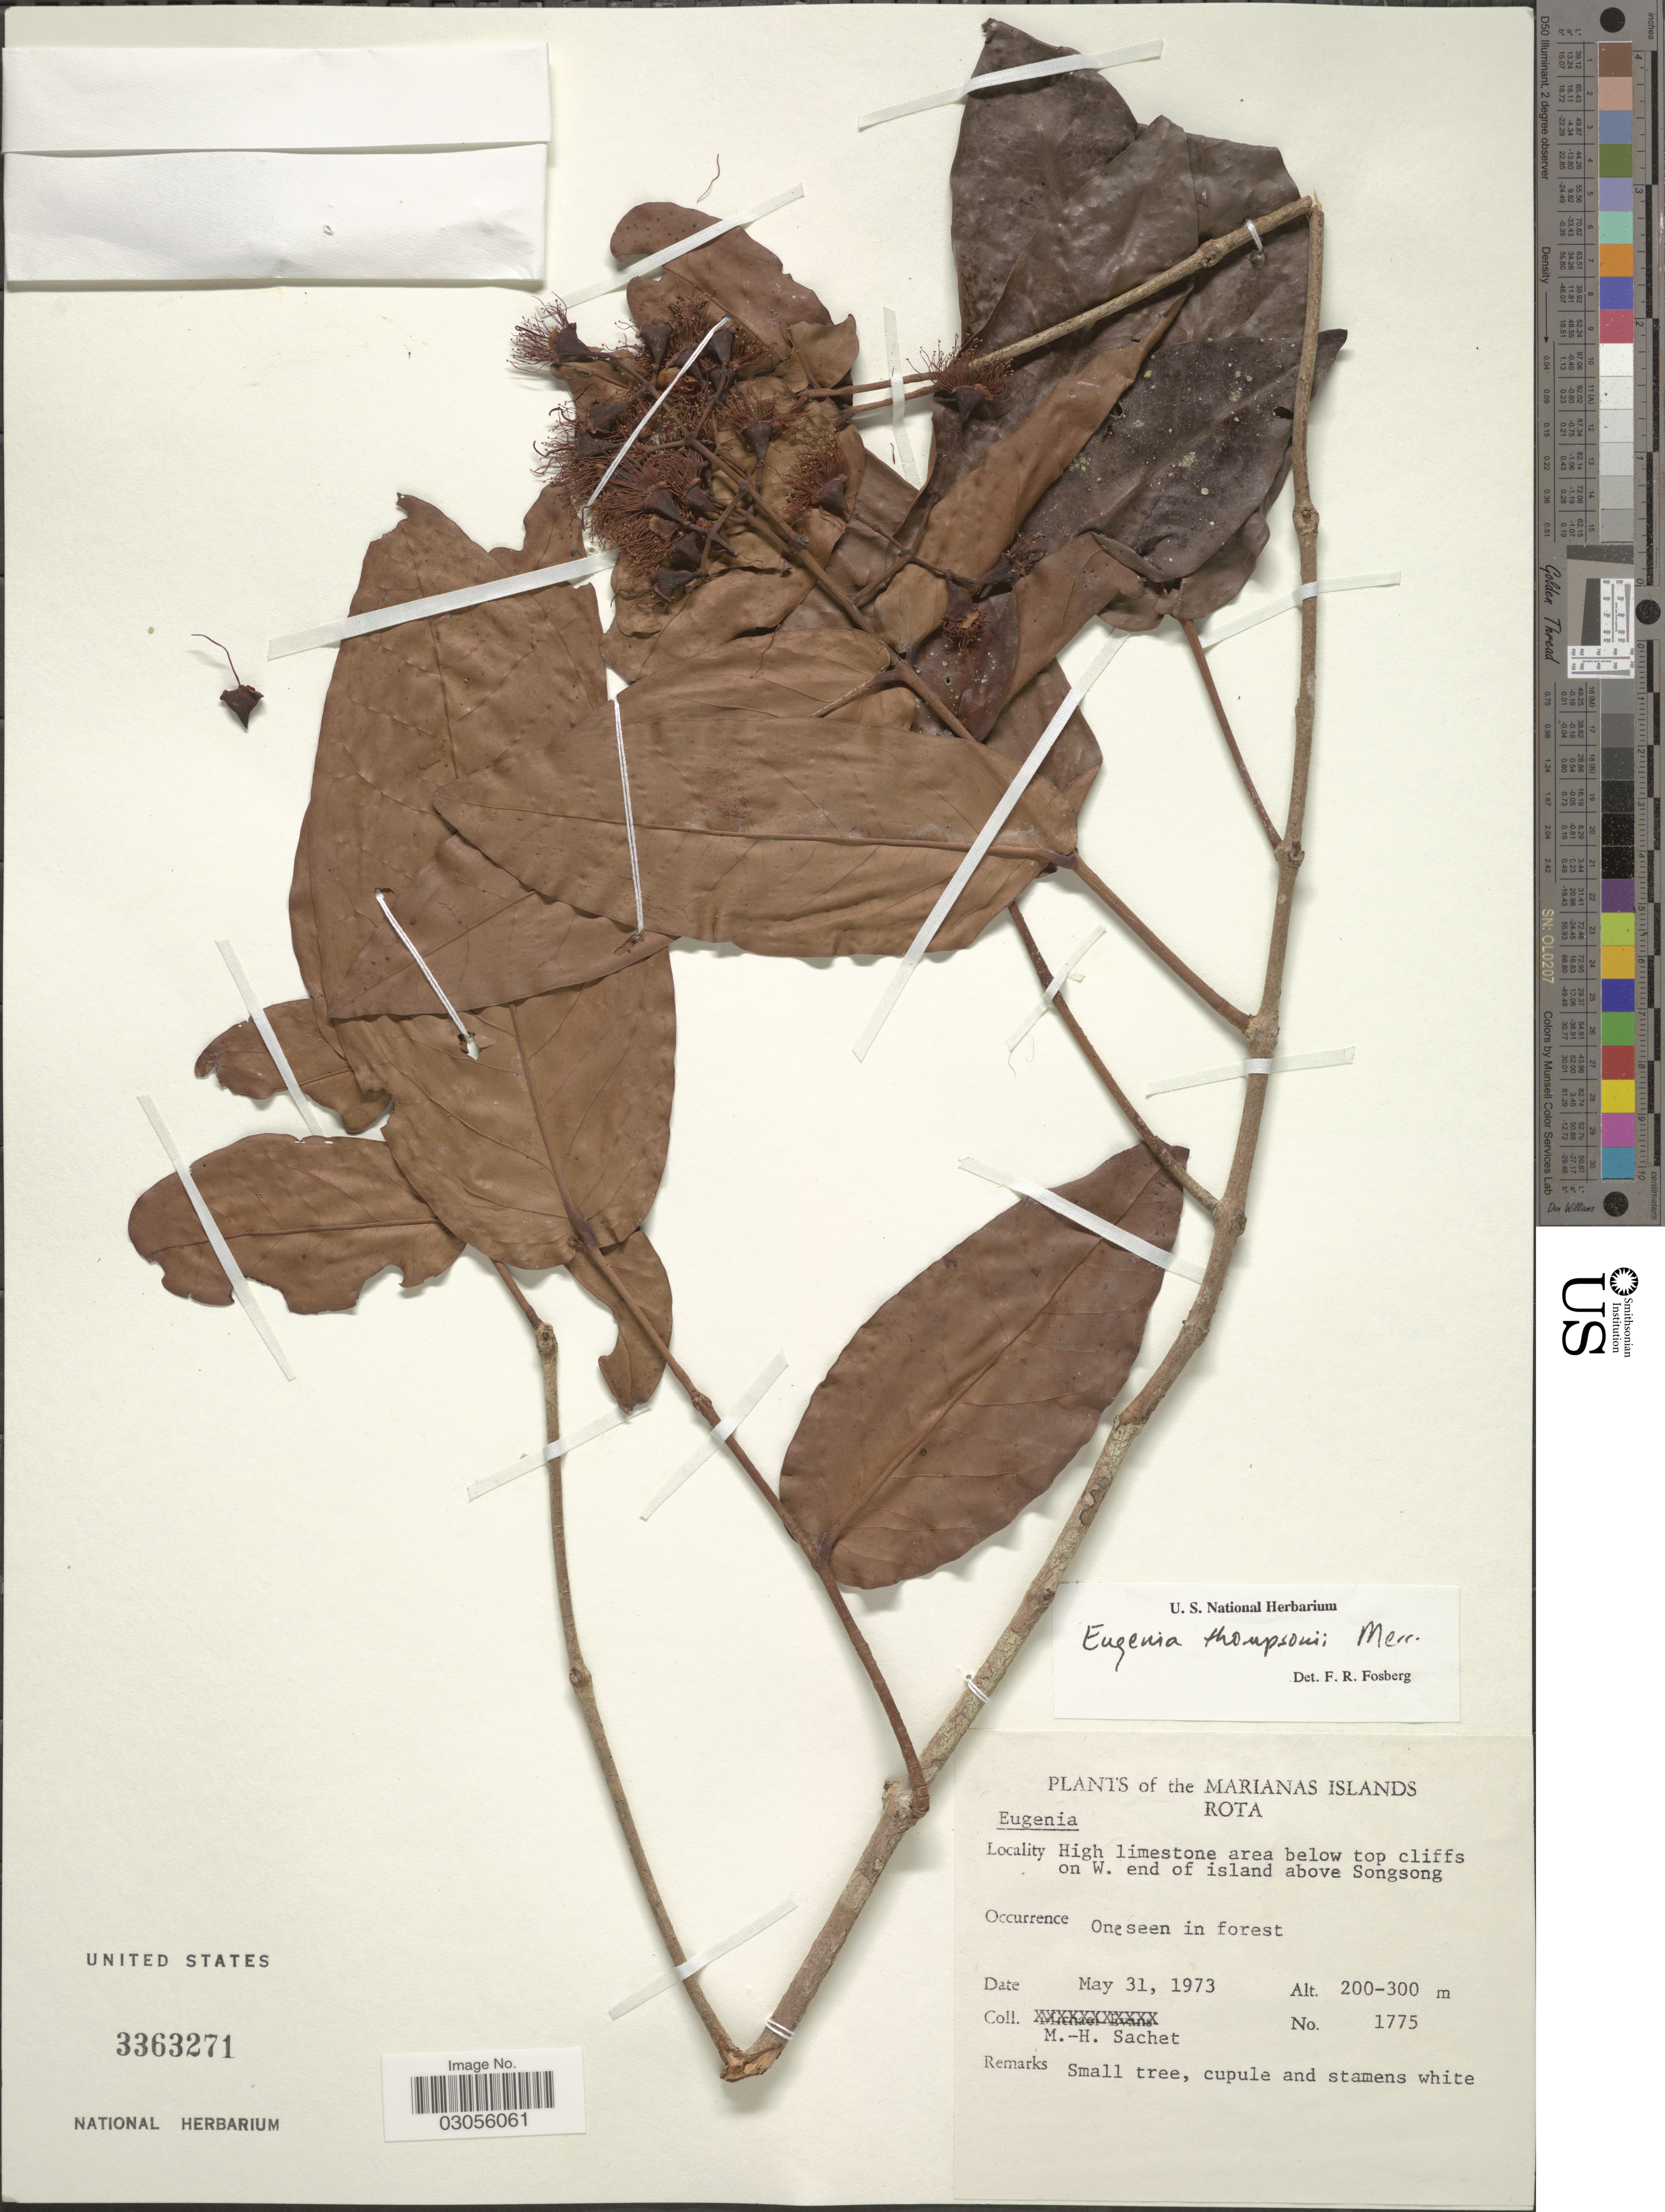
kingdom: Plantae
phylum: Tracheophyta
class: Magnoliopsida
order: Myrtales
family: Myrtaceae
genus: Syzygium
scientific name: Syzygium thompsonii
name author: (Merr.) N. Snow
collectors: M.-H. Sachet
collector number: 1775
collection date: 1973-05-31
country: Northern Mariana Islands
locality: The Marianas Islands, Rota. High limestone area below top cliffs on W. end of island above Songsong.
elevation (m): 200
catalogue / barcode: US 3363271